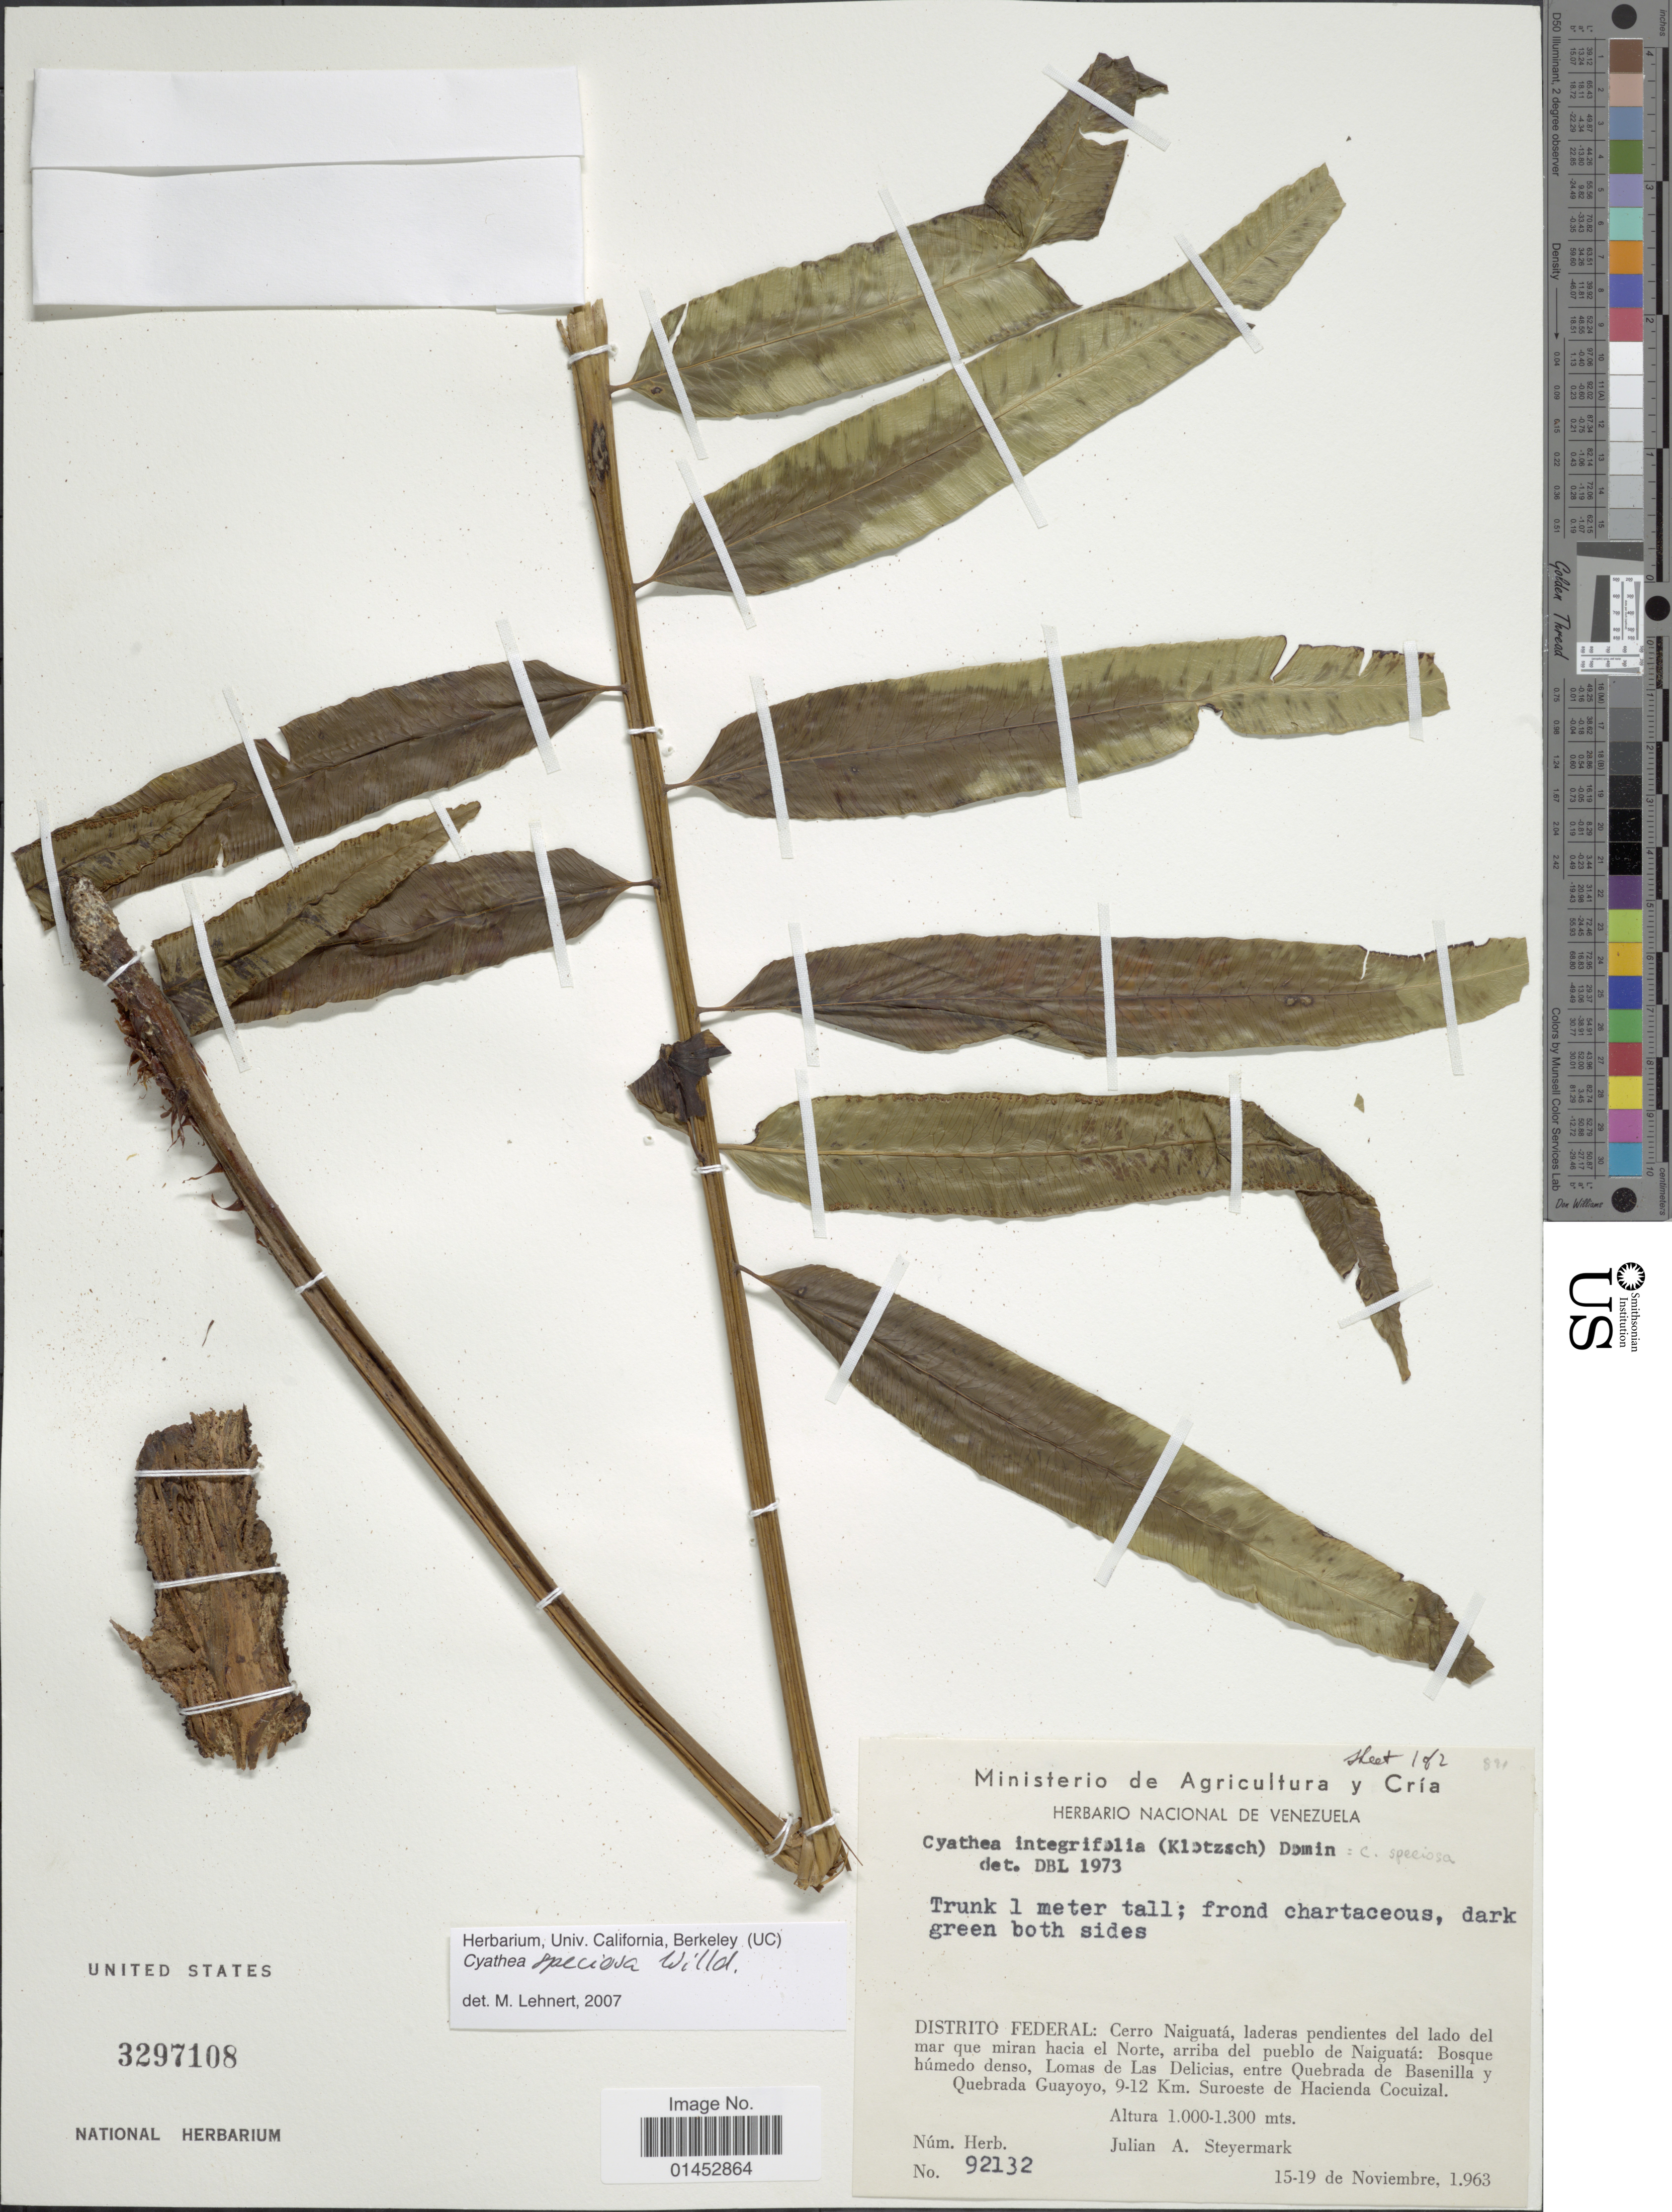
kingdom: Plantae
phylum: Tracheophyta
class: Polypodiopsida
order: Cyatheales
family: Cyatheaceae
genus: Cyathea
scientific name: Cyathea speciosa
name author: Humb. & Bonpl. ex Willd.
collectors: J. Steyermark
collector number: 92132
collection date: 1963-11-15/1963-11-19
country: Venezuela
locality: Distrito Federal: Cerro Naiguatá, laderas pendientes del lado del mar que miran hacia el Norte, arriba del pueblo de Naiguatá: Bosque húmedo denso, Lomas de Las Delcias, entre Quebrada de Basenilla y Quebrada Guayoyo, 9-12 Km. Suroeste de Hacienda Cocuizal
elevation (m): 1000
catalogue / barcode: US 3297108